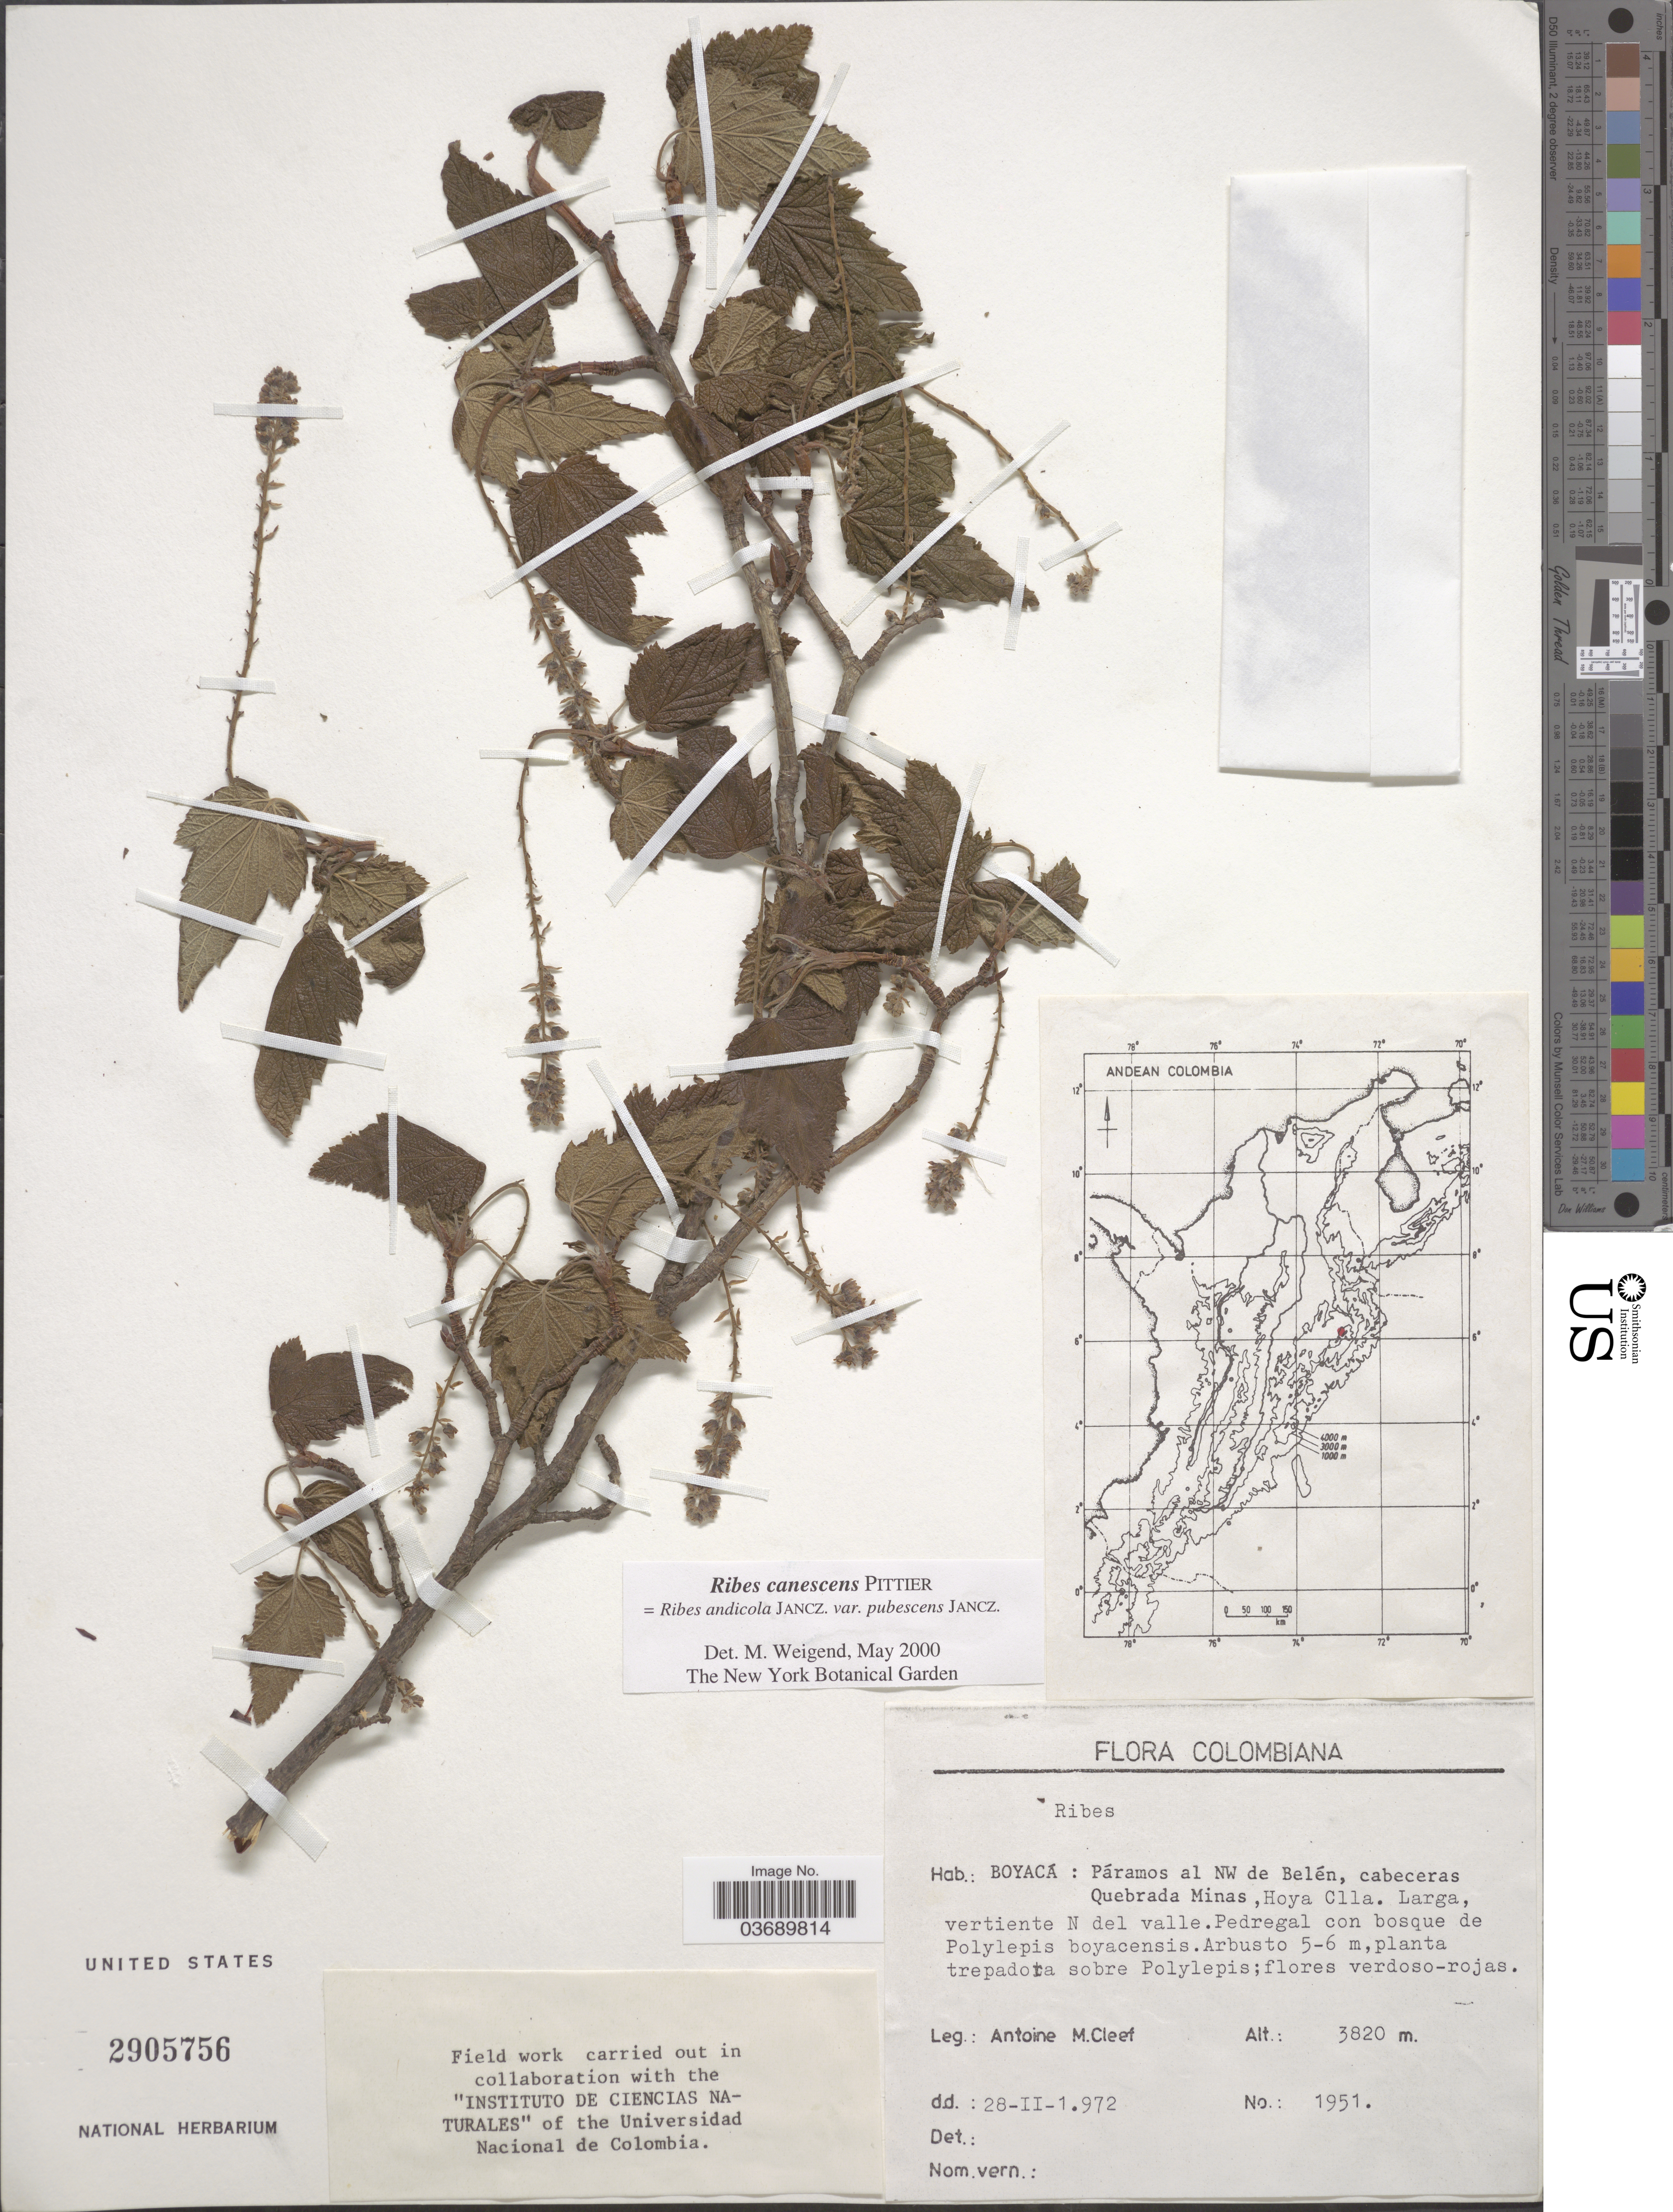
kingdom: Plantae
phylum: Tracheophyta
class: Magnoliopsida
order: Saxifragales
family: Grossulariaceae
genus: Ribes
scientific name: Ribes canescens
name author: Pittier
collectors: A. M. Cleef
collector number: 1951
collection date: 1972-02-28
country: Colombia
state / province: Boyacá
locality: Páramos al NW de Belén, cabeceras Quebrada Minas, Hoya Clla. Larga, vertiente N del valle.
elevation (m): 3820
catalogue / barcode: US 2905756